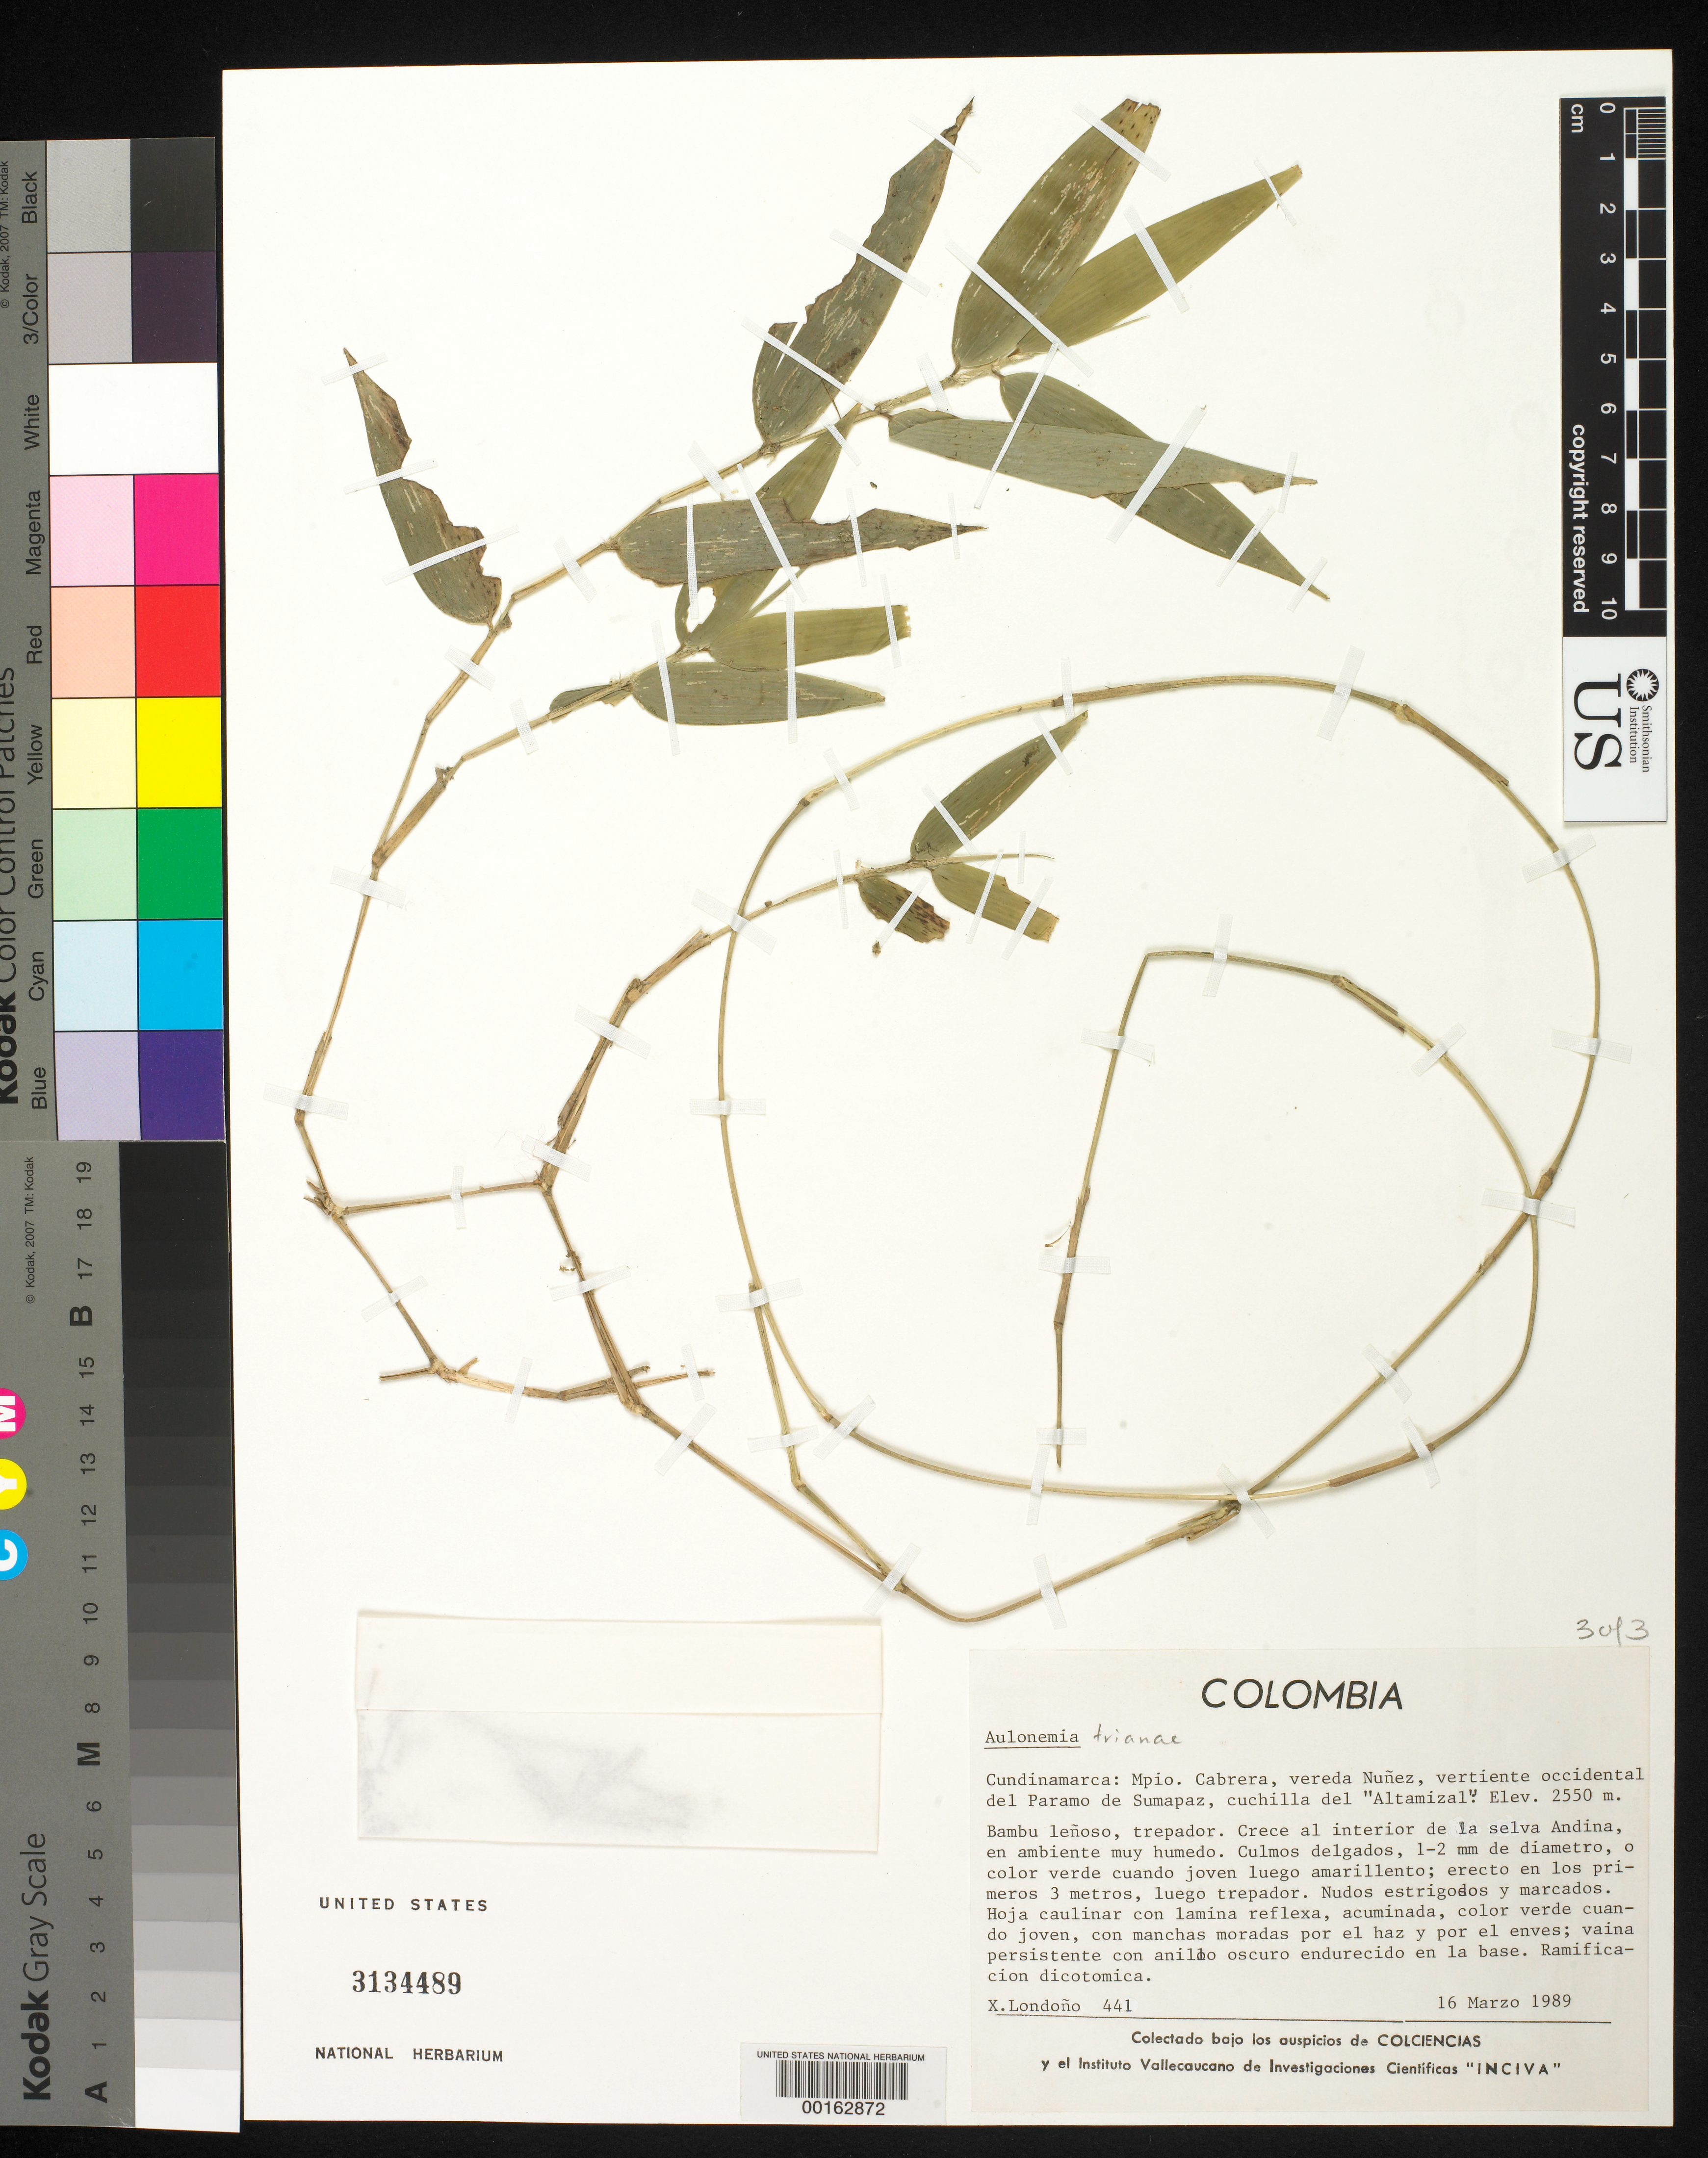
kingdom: Plantae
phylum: Tracheophyta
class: Liliopsida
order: Poales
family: Poaceae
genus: Aulonemia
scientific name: Aulonemia trianae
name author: (Munro) McClure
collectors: X. Londoño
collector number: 441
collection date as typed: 16 Mar 1989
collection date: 1989-03-16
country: Colombia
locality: Cabrera, Nunez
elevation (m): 2550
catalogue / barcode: US 3134489